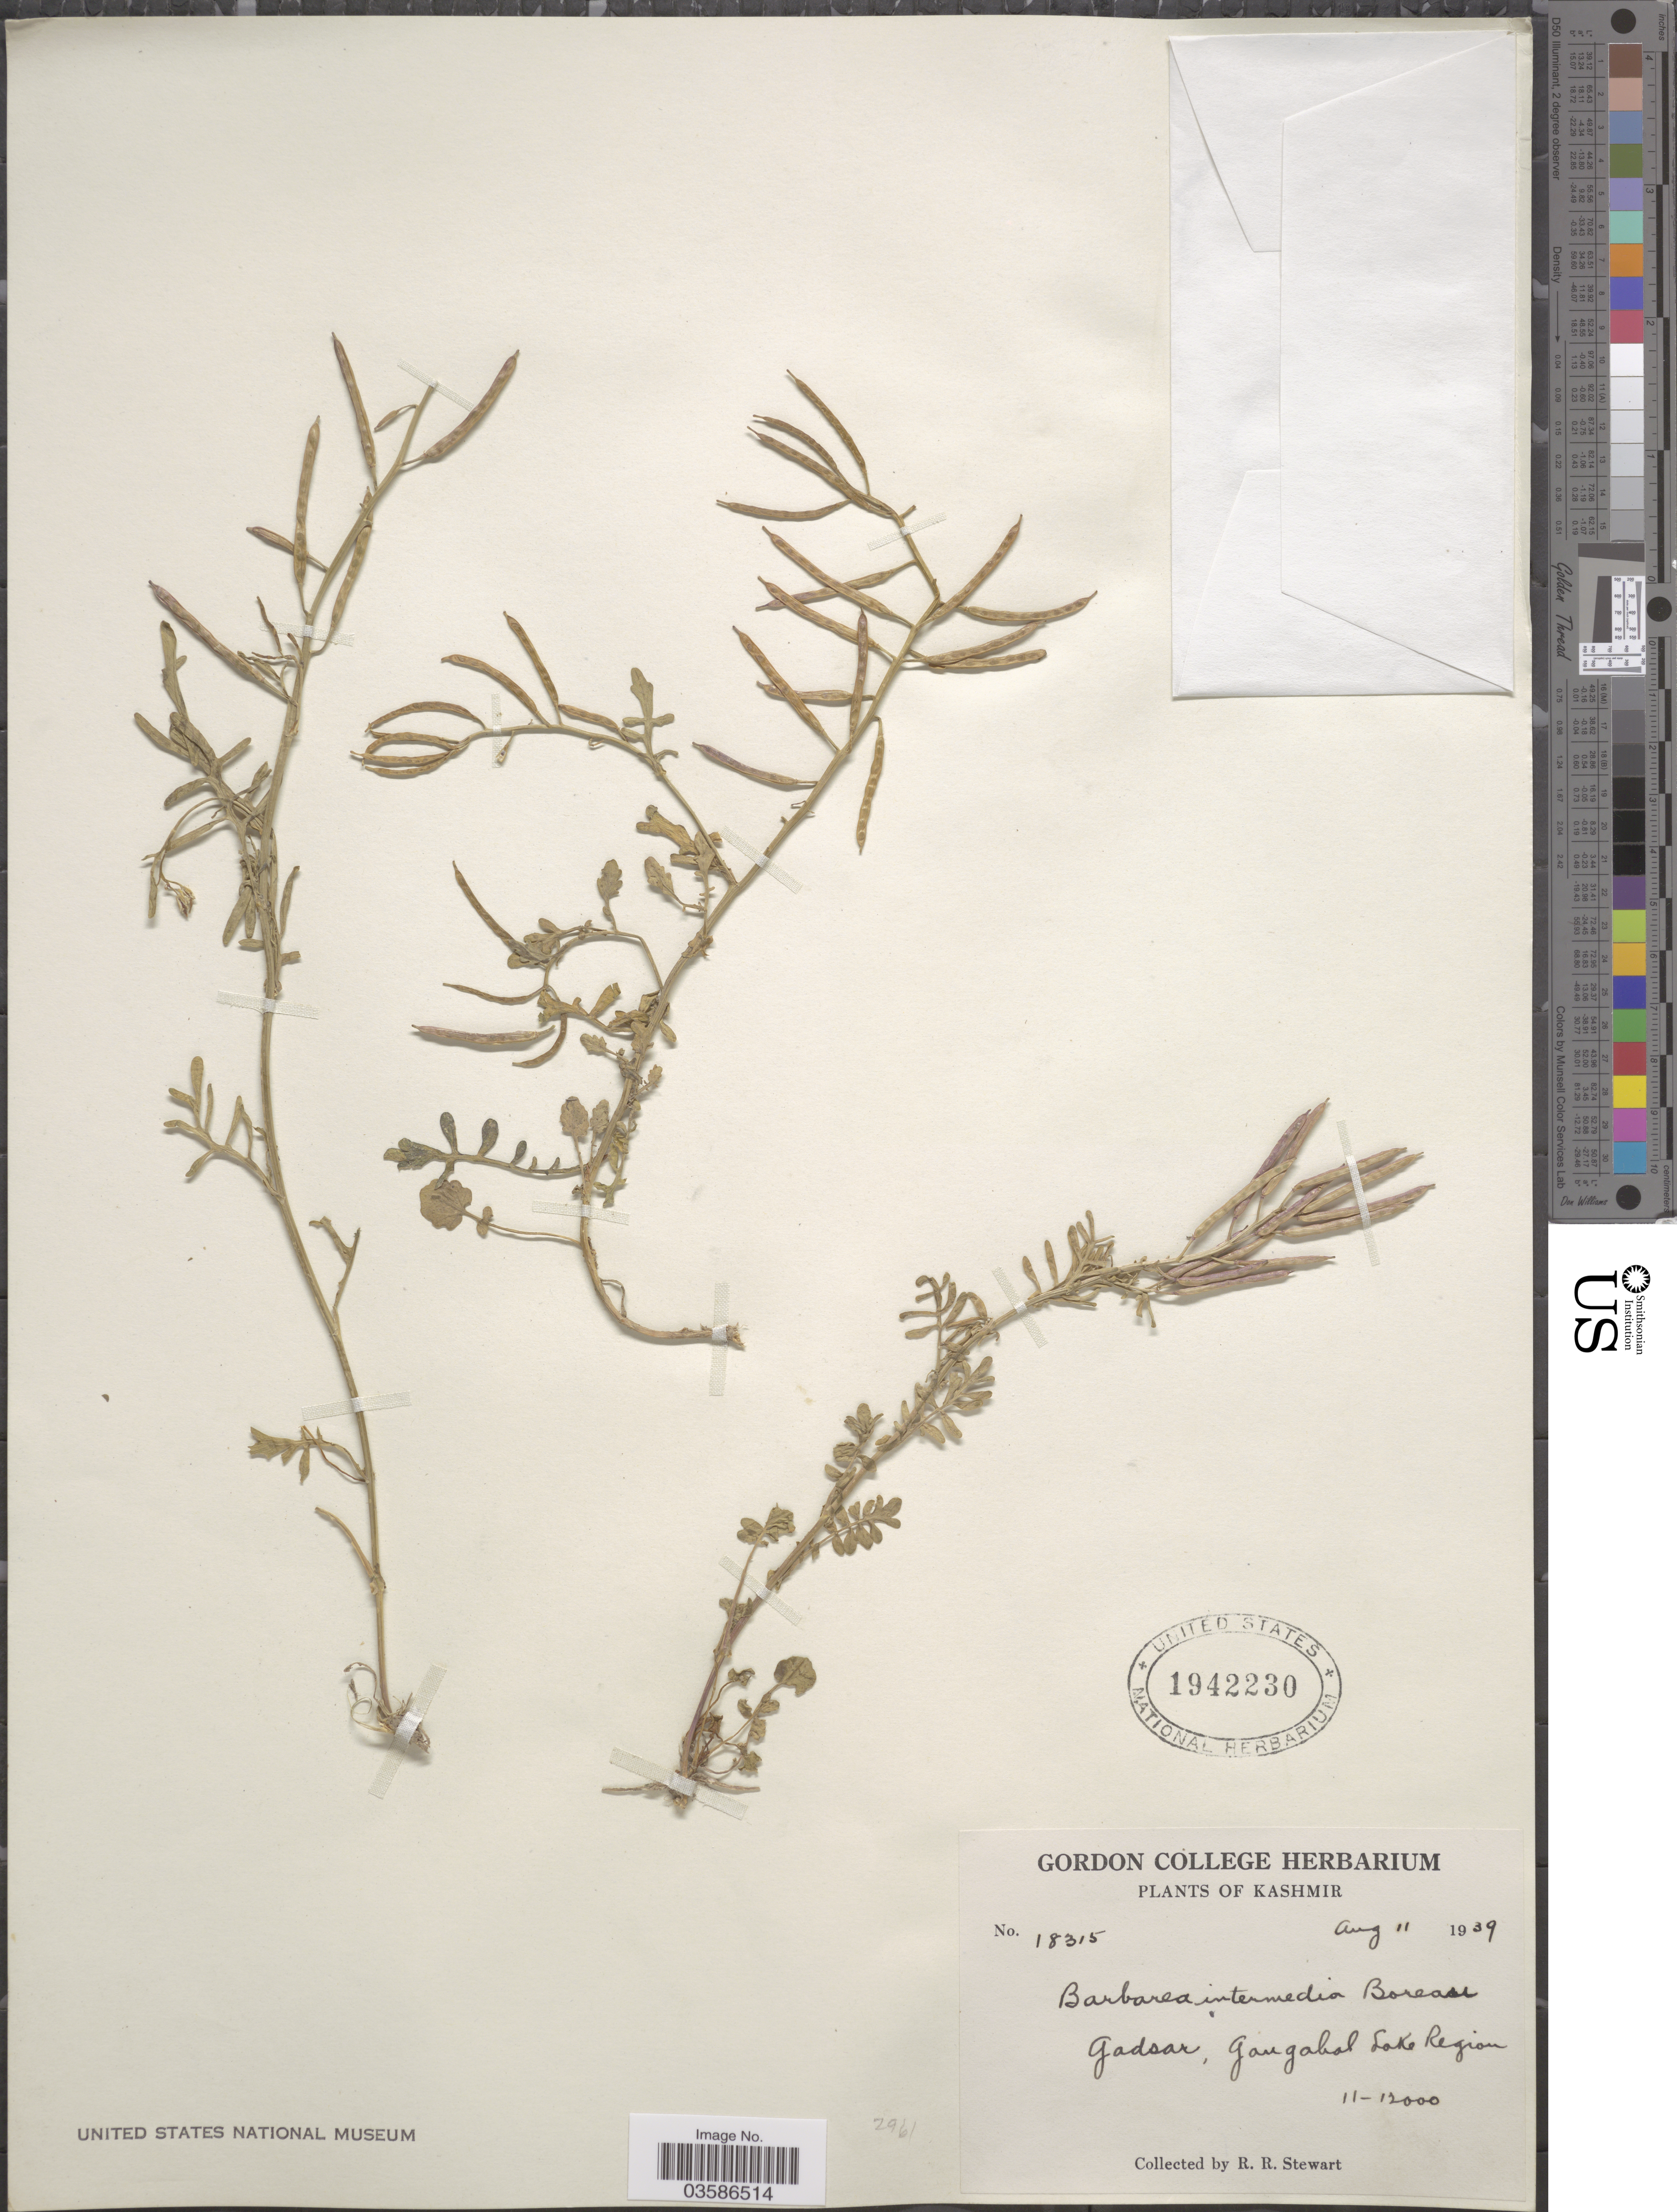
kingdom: Plantae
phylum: Tracheophyta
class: Magnoliopsida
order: Brassicales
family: Brassicaceae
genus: Barbarea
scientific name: Barbarea intermedia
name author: Boreau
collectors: R. Stewart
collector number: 18315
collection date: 1939-08-11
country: India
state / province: Jammu and Kashmir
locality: Kashmir. Gadsar, Gangabal Lake Region.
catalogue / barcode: US 1942230